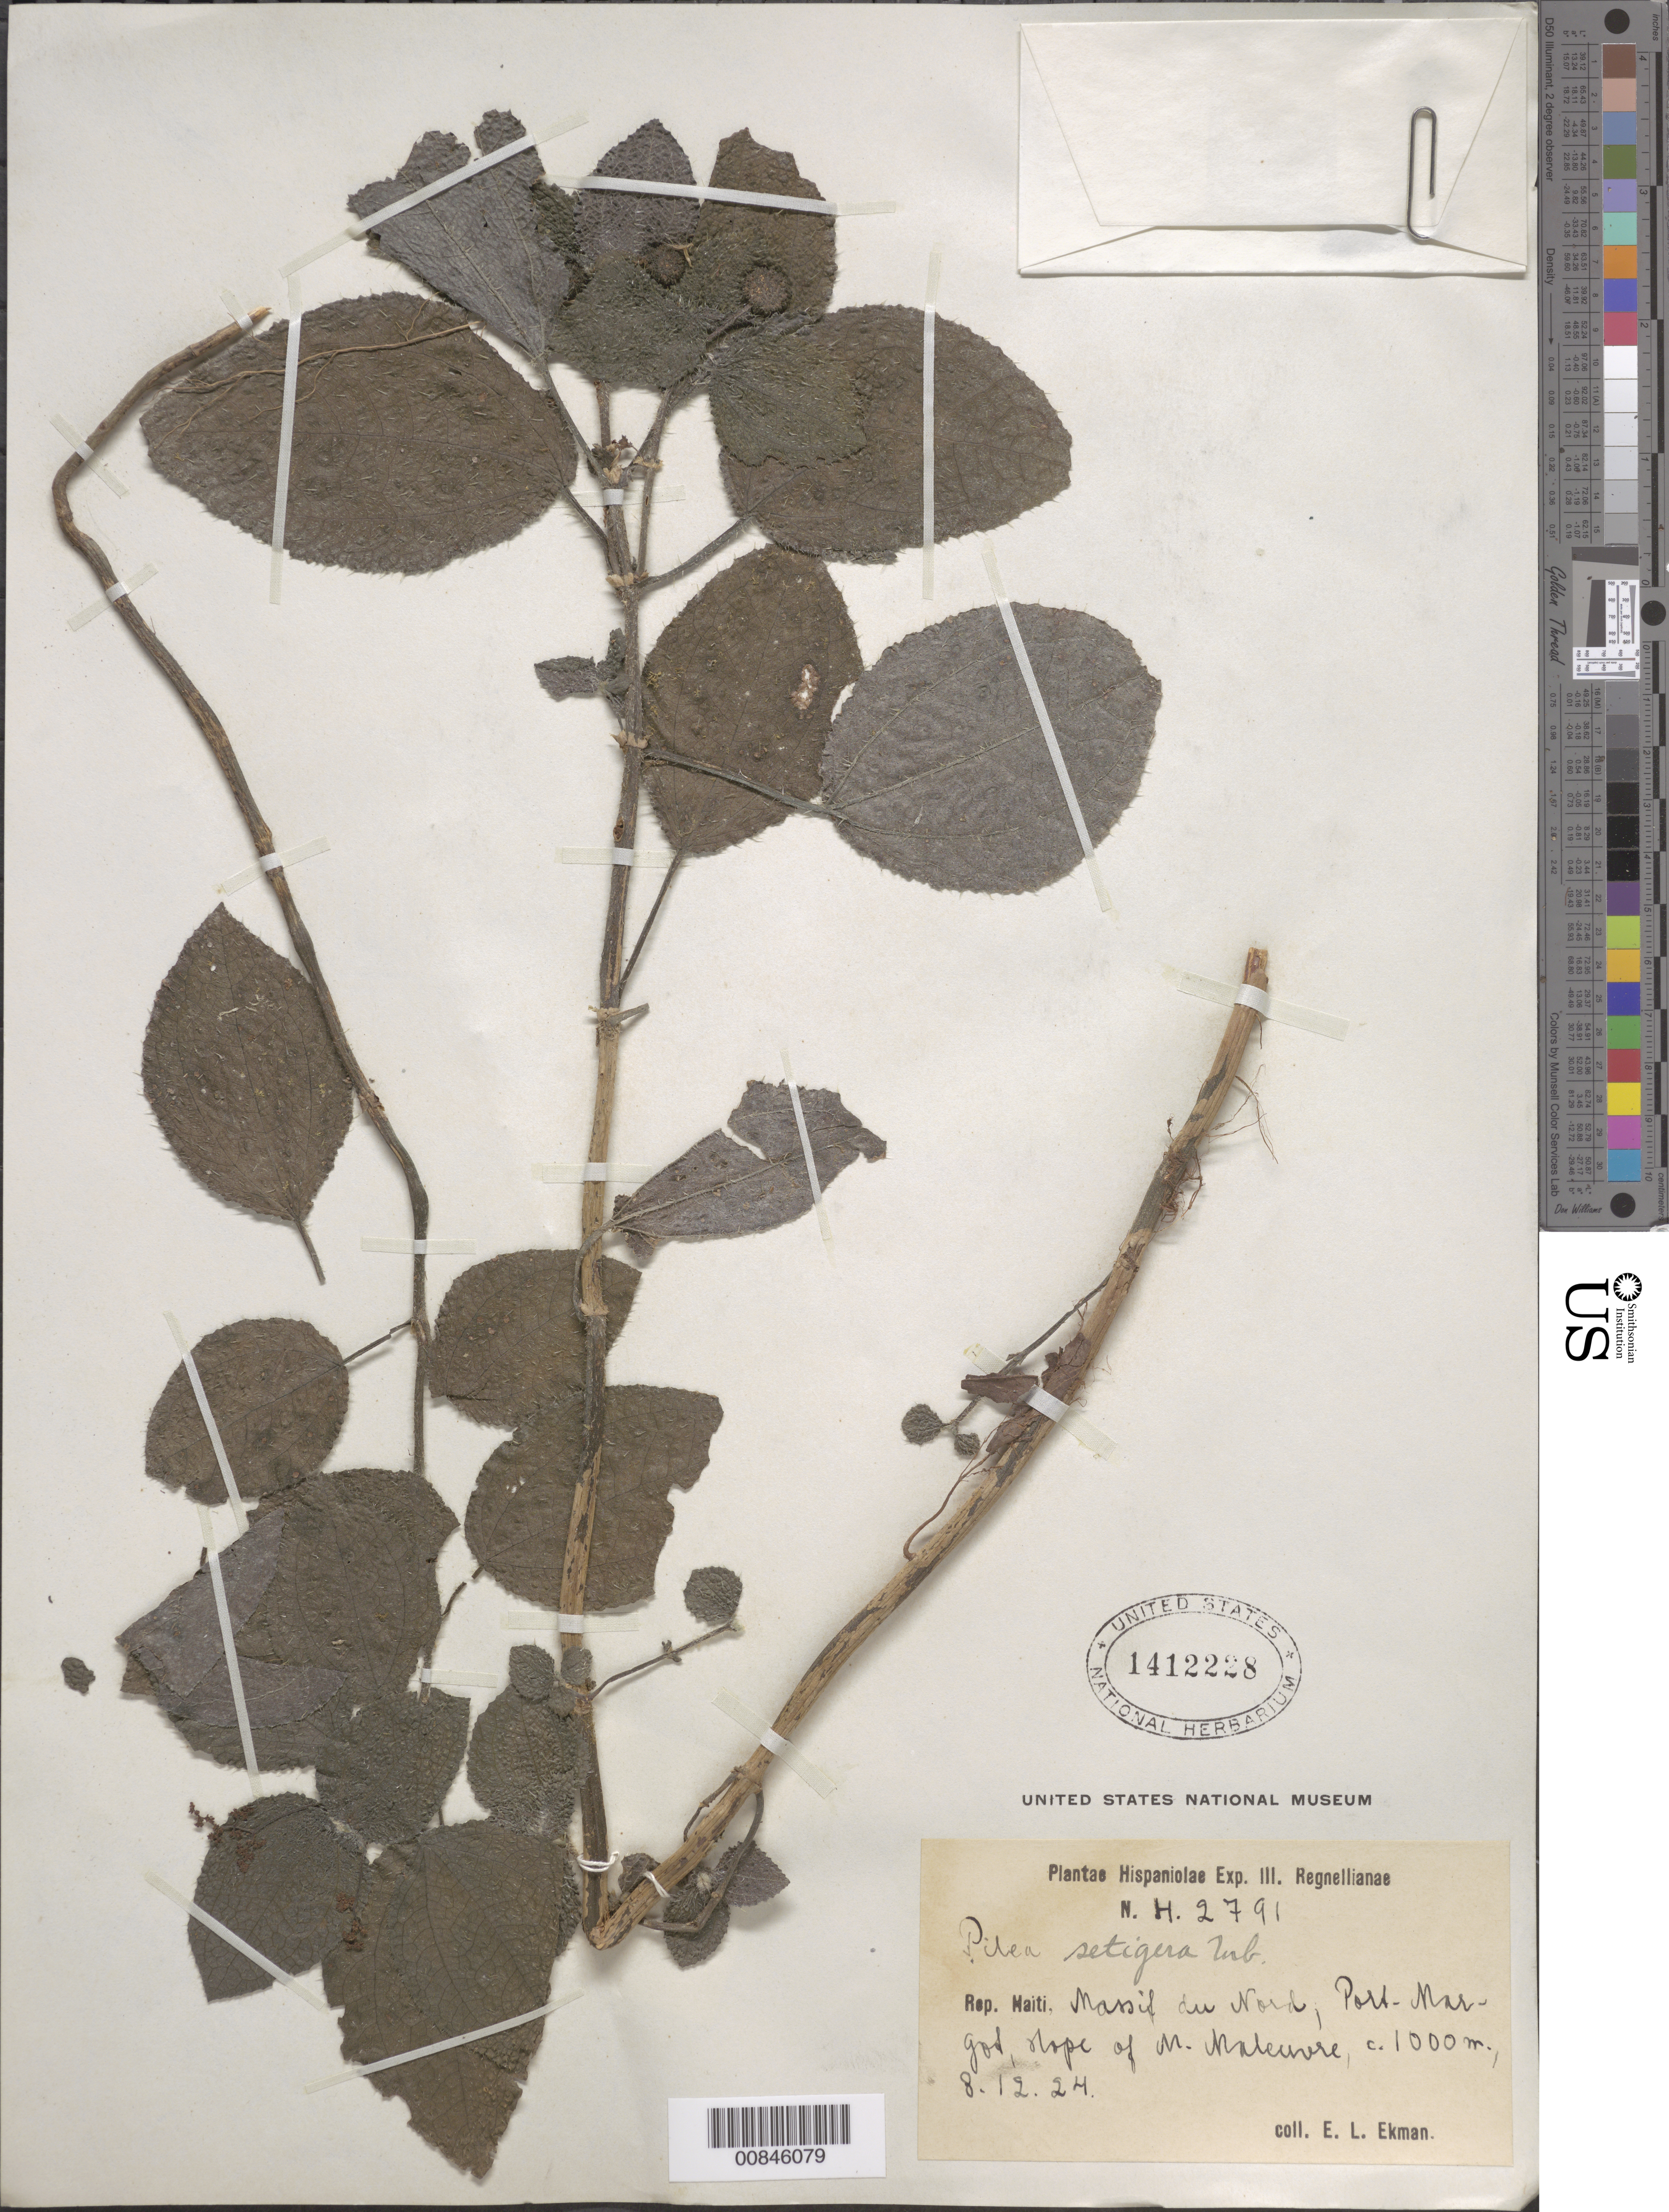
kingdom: Plantae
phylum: Tracheophyta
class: Magnoliopsida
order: Rosales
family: Urticaceae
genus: Pilea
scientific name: Pilea setigera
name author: Urb.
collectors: E. L. Ekman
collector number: H 2791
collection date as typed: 08 Dec 1924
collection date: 1924-12-08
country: Haiti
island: Hispaniola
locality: Massif du Nord, Port-Margot, slope of M. Maleuvre.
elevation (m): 1000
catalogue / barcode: US 1412228